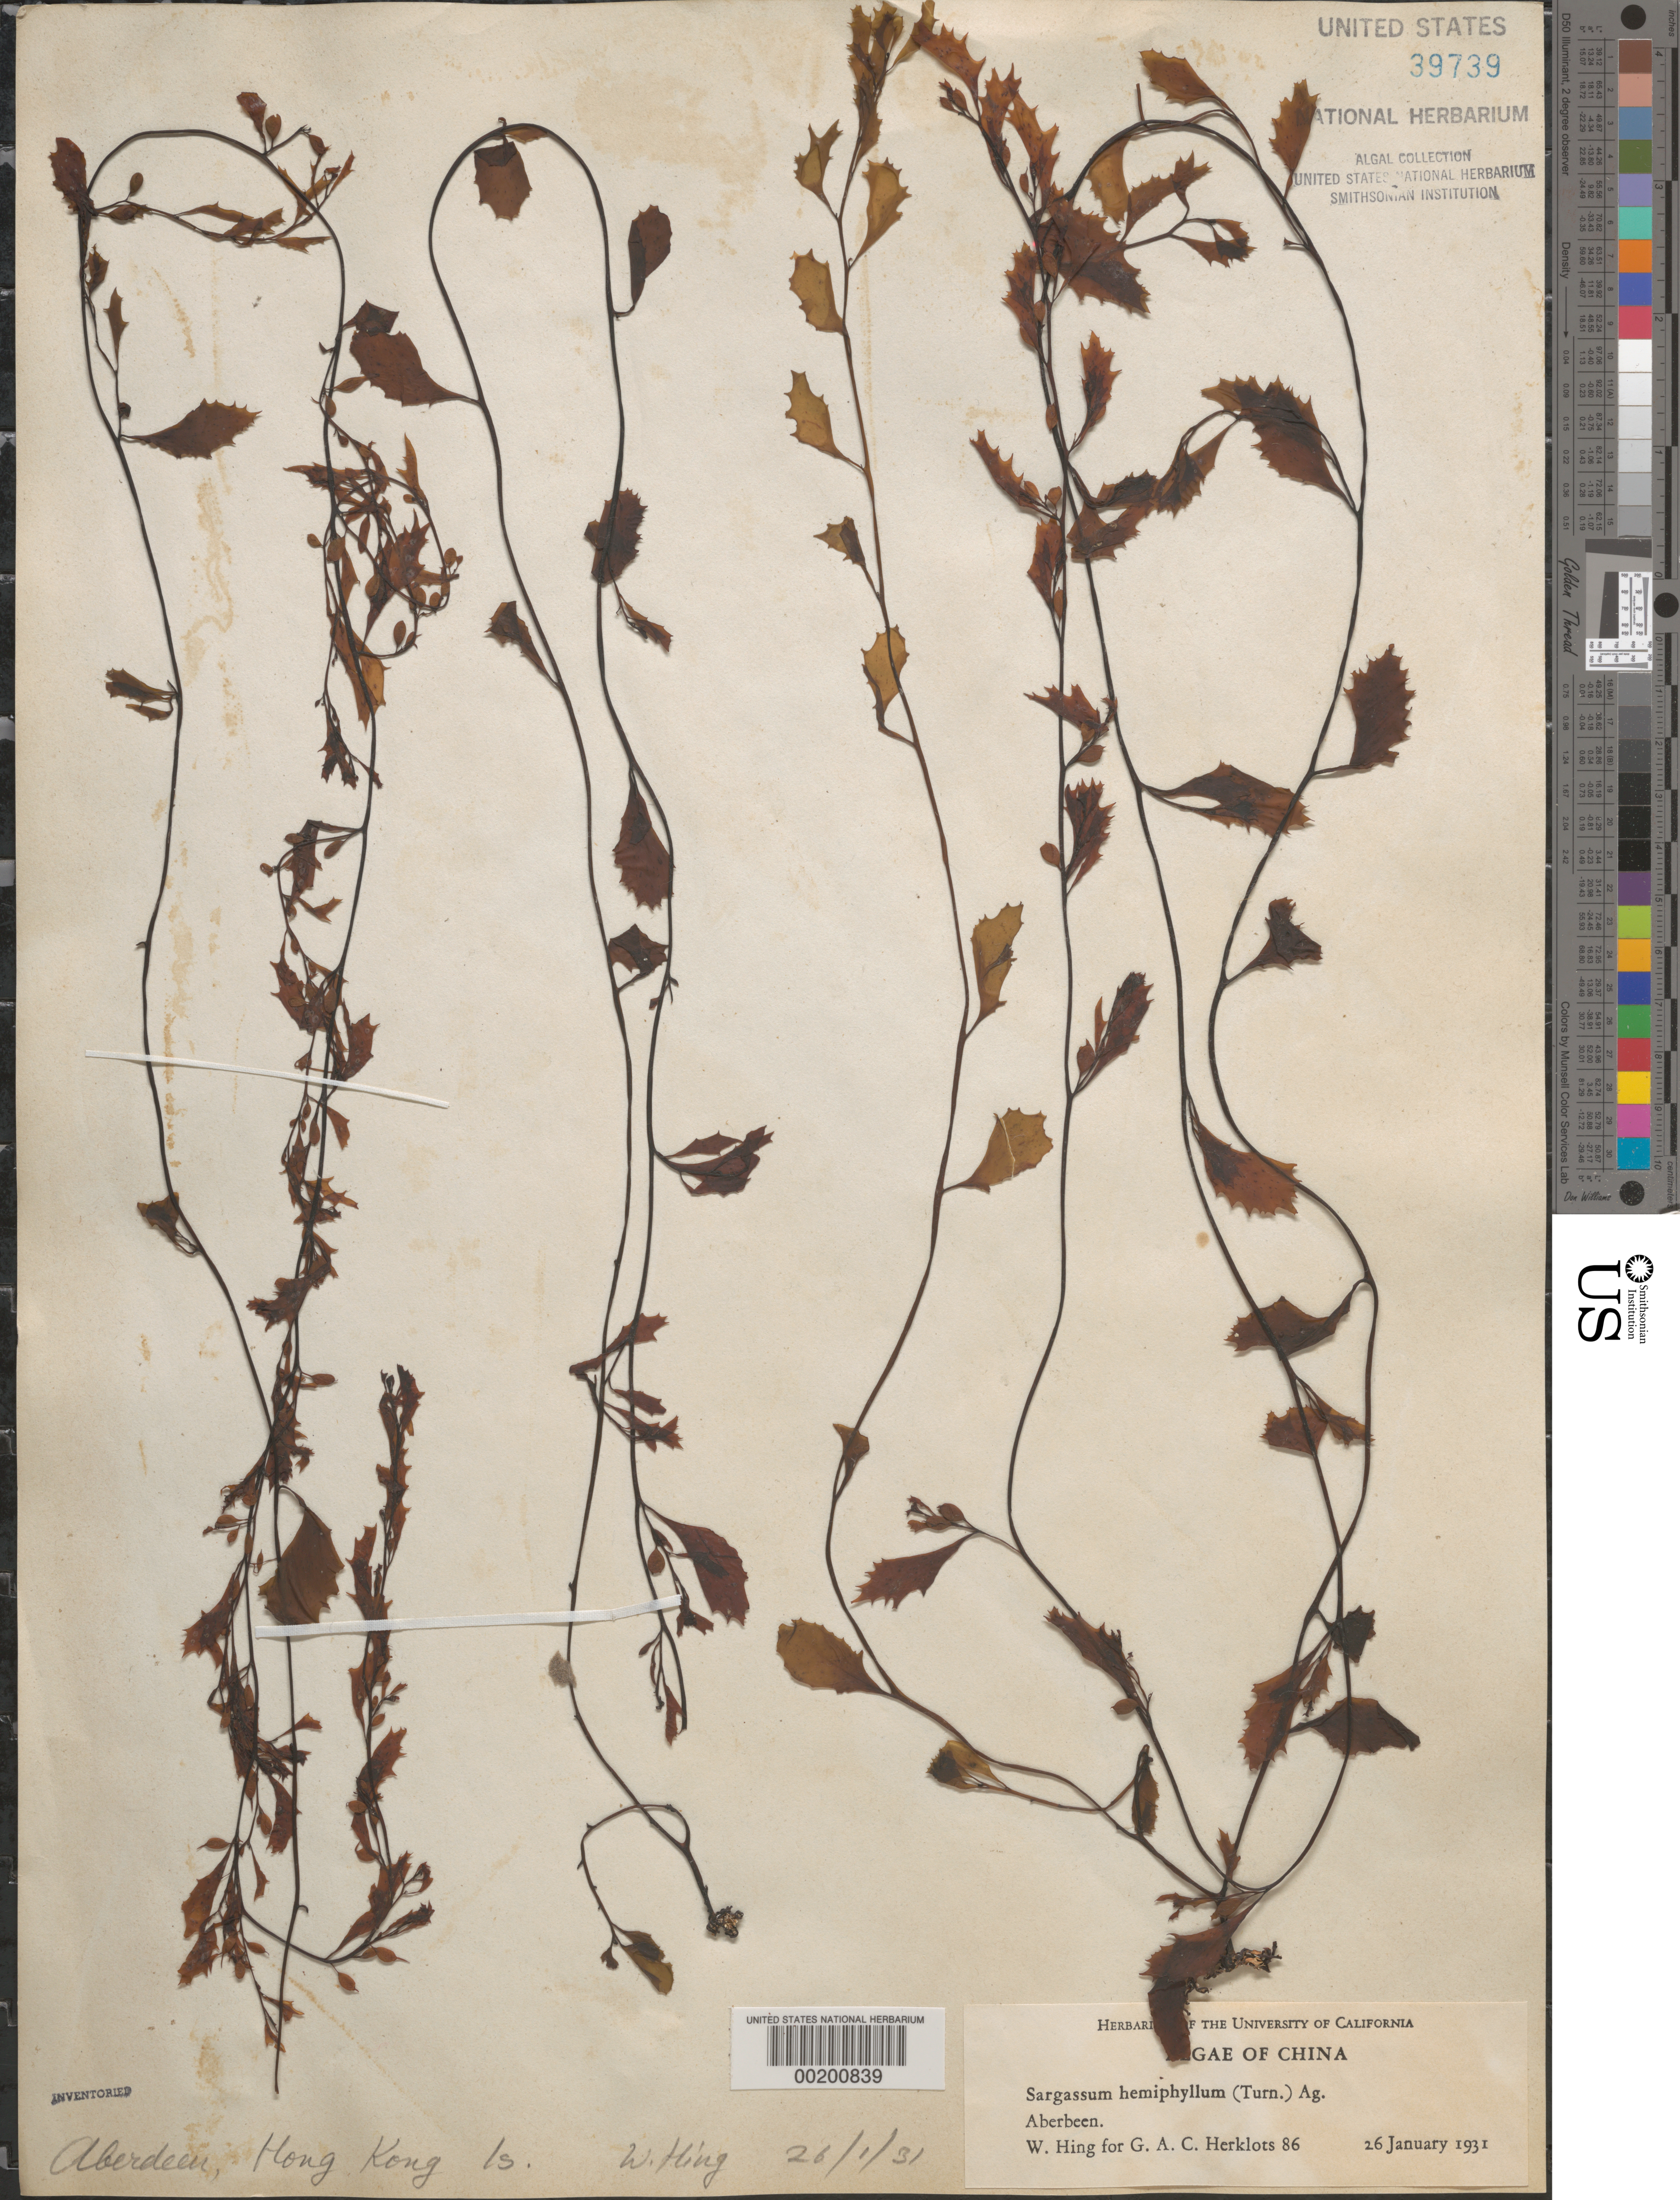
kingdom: Chromista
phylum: Ochrophyta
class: Phaeophyceae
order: Fucales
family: Sargassaceae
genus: Sargassum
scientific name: Sargassum hemiphyllum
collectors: W. Hing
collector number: Herklots 86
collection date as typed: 26 Jan 1931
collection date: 1931-01-26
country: China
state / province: Hong Kong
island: Hong Kong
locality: Aberdeen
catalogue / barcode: US 39739